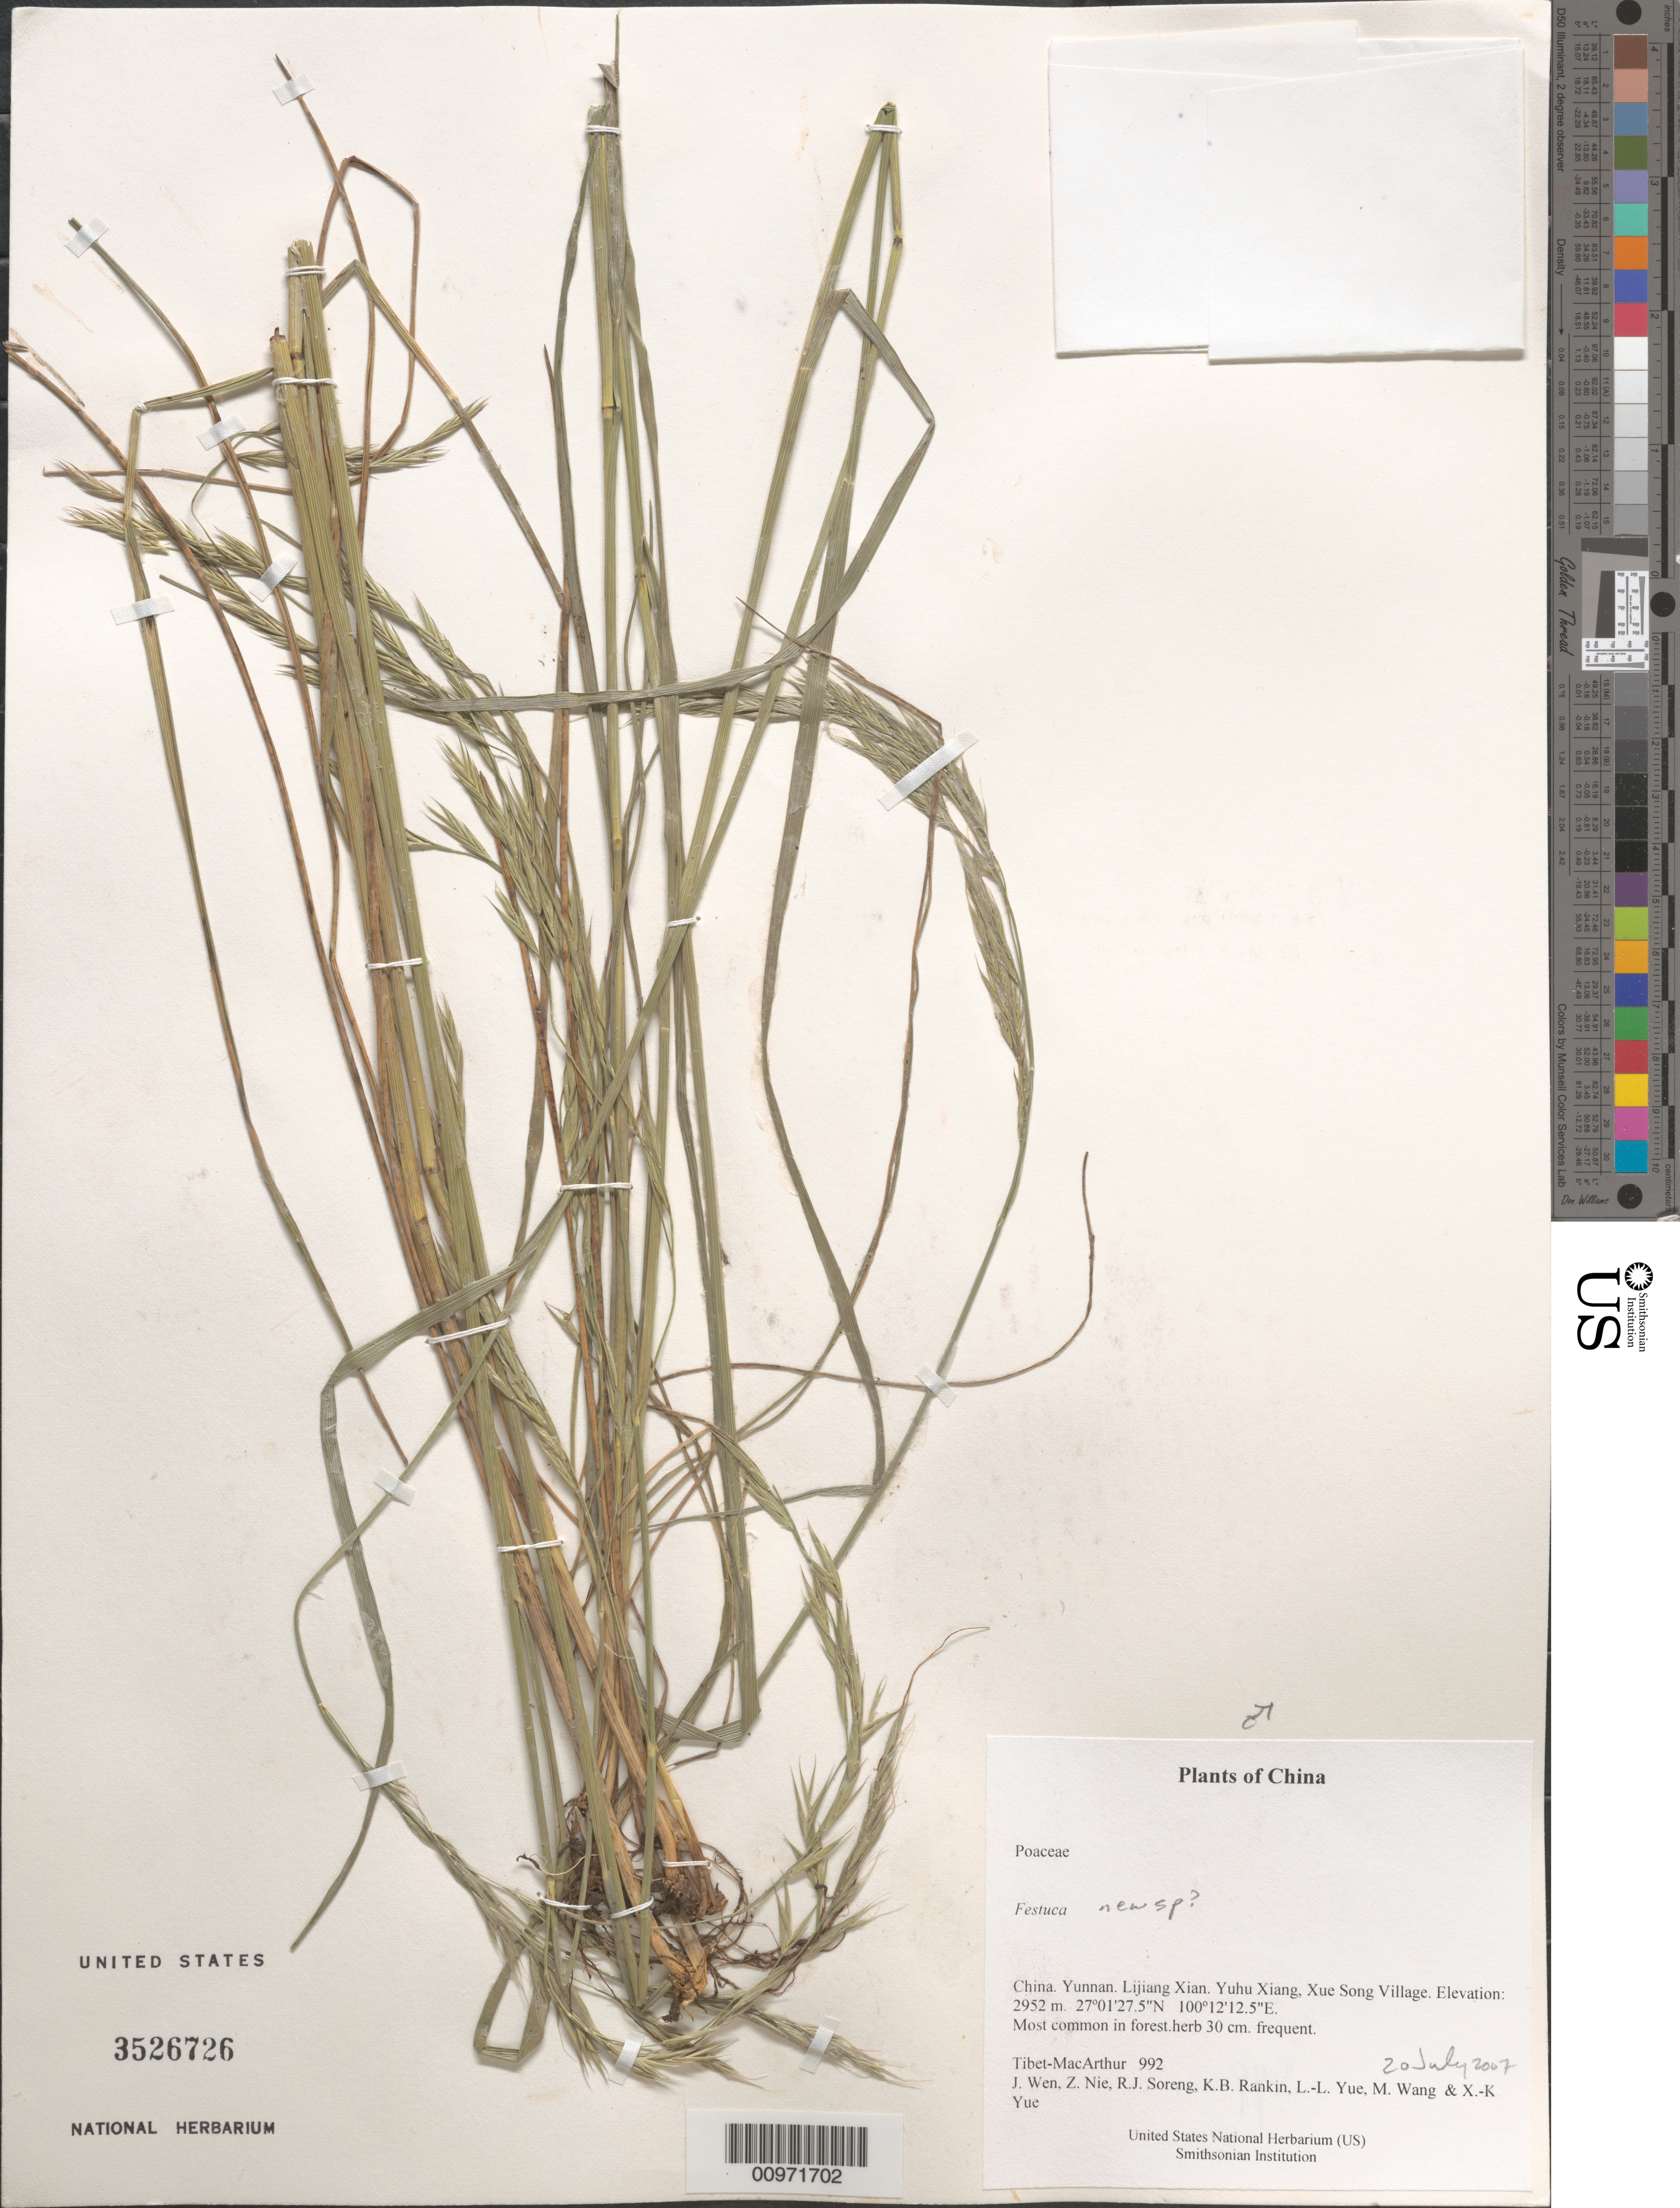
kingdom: Plantae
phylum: Tracheophyta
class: Liliopsida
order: Poales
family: Poaceae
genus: Festuca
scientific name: Festuca sp.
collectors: Tibet-MacArthur, J. Wen, Z. Nie, R. J. Soreng, K. Rankin, L. Yue, M. Wang & X. Yue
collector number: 992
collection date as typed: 20 Jul 2007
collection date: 2007-07-20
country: China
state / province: Yunnan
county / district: Lijiang Xian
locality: Yuhu Xiang, Xue Song Village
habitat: Most common in forest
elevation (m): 2952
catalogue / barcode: US 3526726